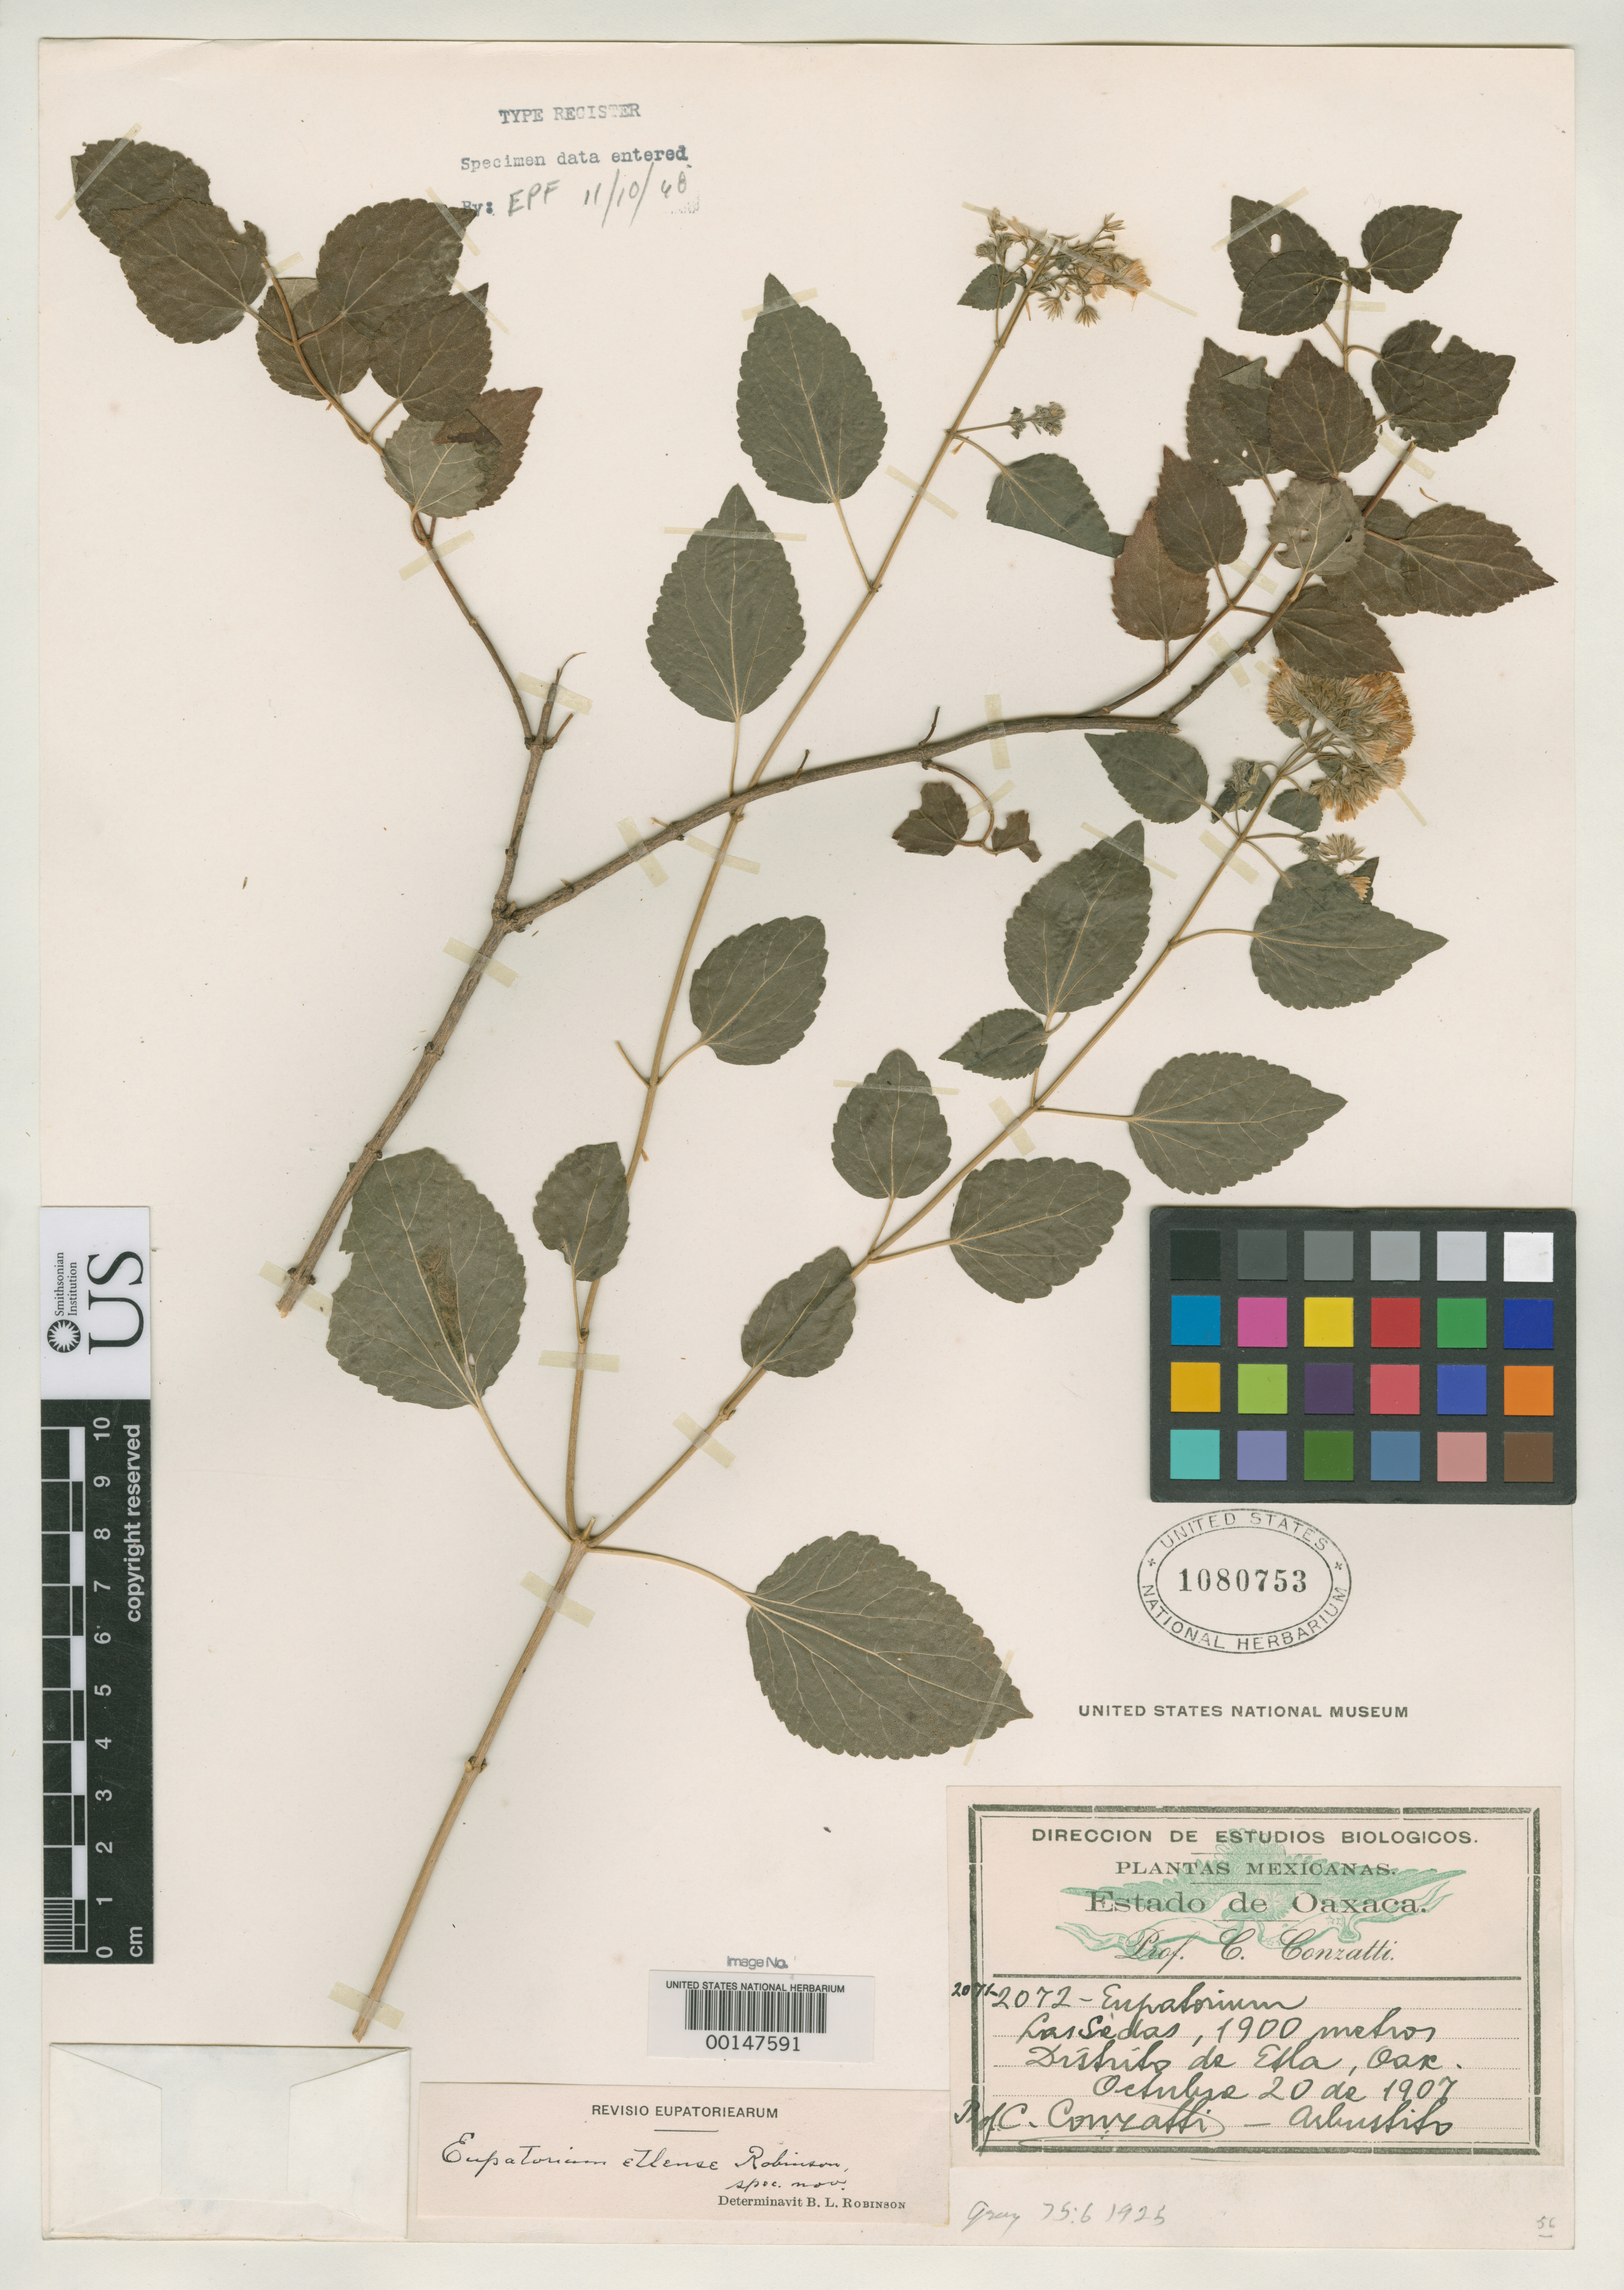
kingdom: Plantae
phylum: Tracheophyta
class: Magnoliopsida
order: Asterales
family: Asteraceae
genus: Eupatorium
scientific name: Eupatorium etlense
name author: B.L. Rob.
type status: Holotype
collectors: C. Conzatti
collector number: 2071-2072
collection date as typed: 20 Oct 1907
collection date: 1907-10-20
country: Mexico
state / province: Oaxaca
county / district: Elta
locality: Las Sedas.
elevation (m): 1900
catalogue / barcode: US 1080753